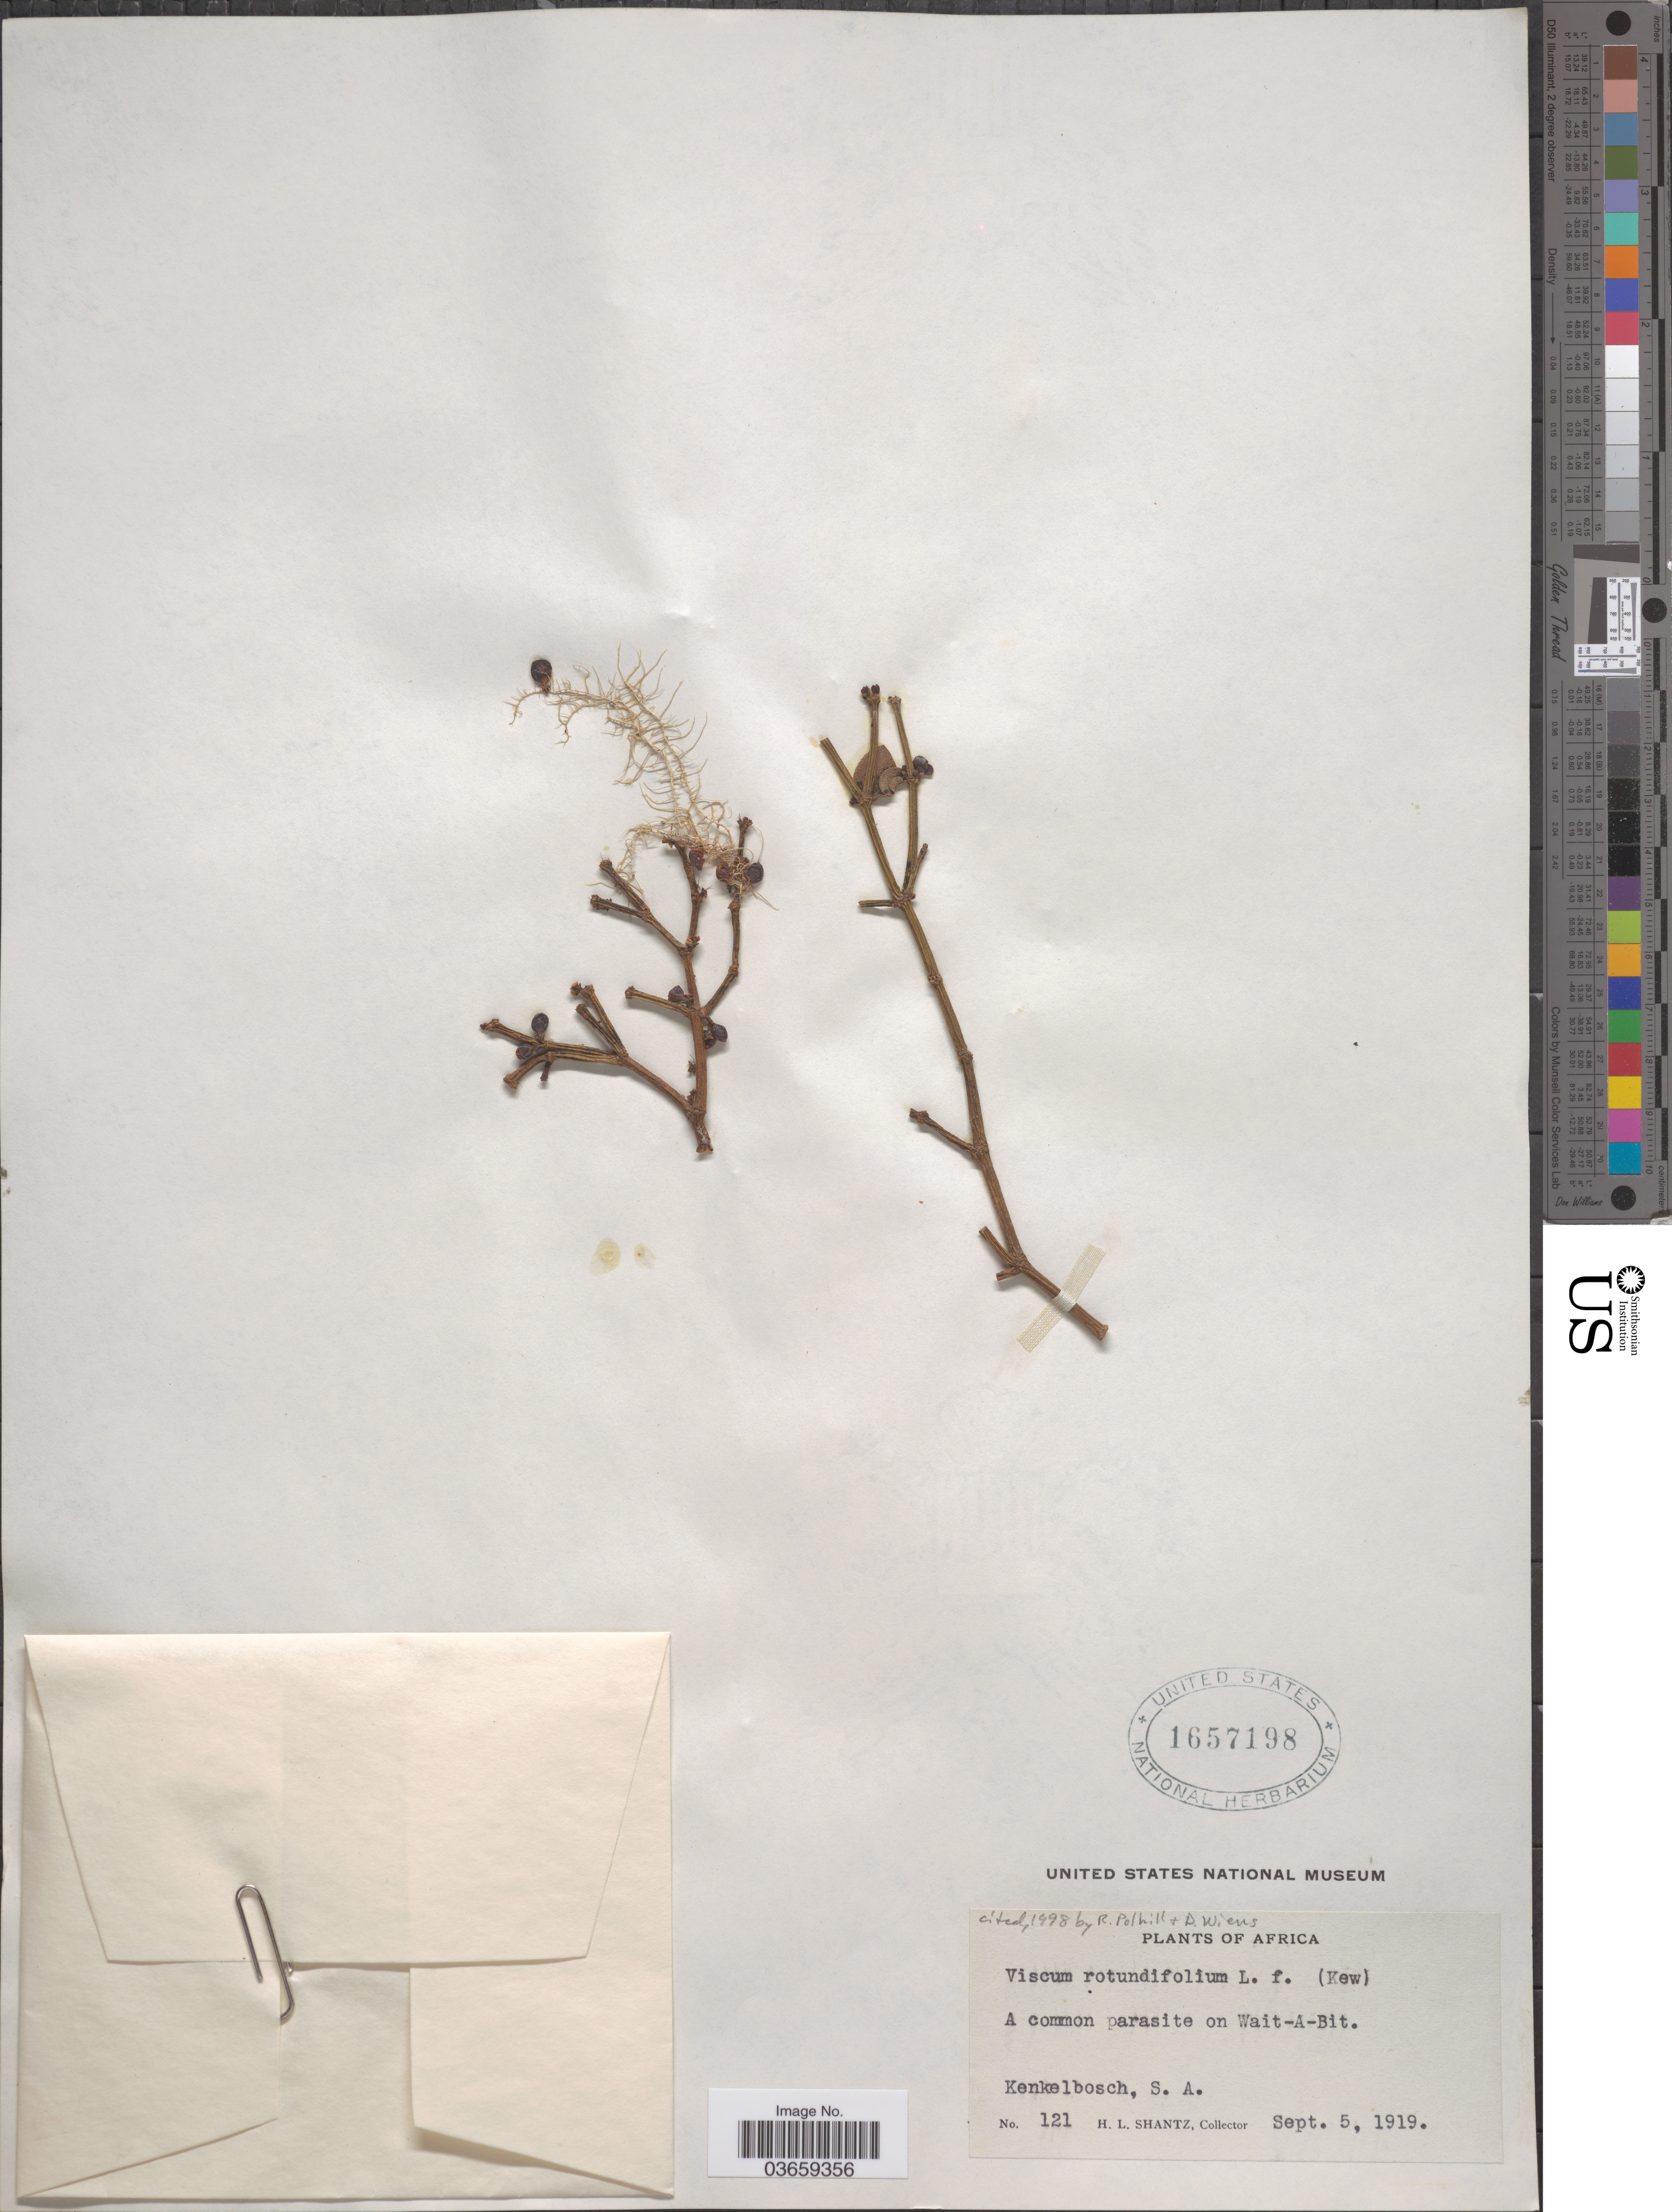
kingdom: Plantae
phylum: Tracheophyta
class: Magnoliopsida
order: Santalales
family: Viscaceae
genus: Viscum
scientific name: Viscum rotundifolium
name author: L. f.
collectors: H. Shantz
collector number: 121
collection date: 1919-09-05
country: South Africa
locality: Kenkelbosch.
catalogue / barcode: US 1657198